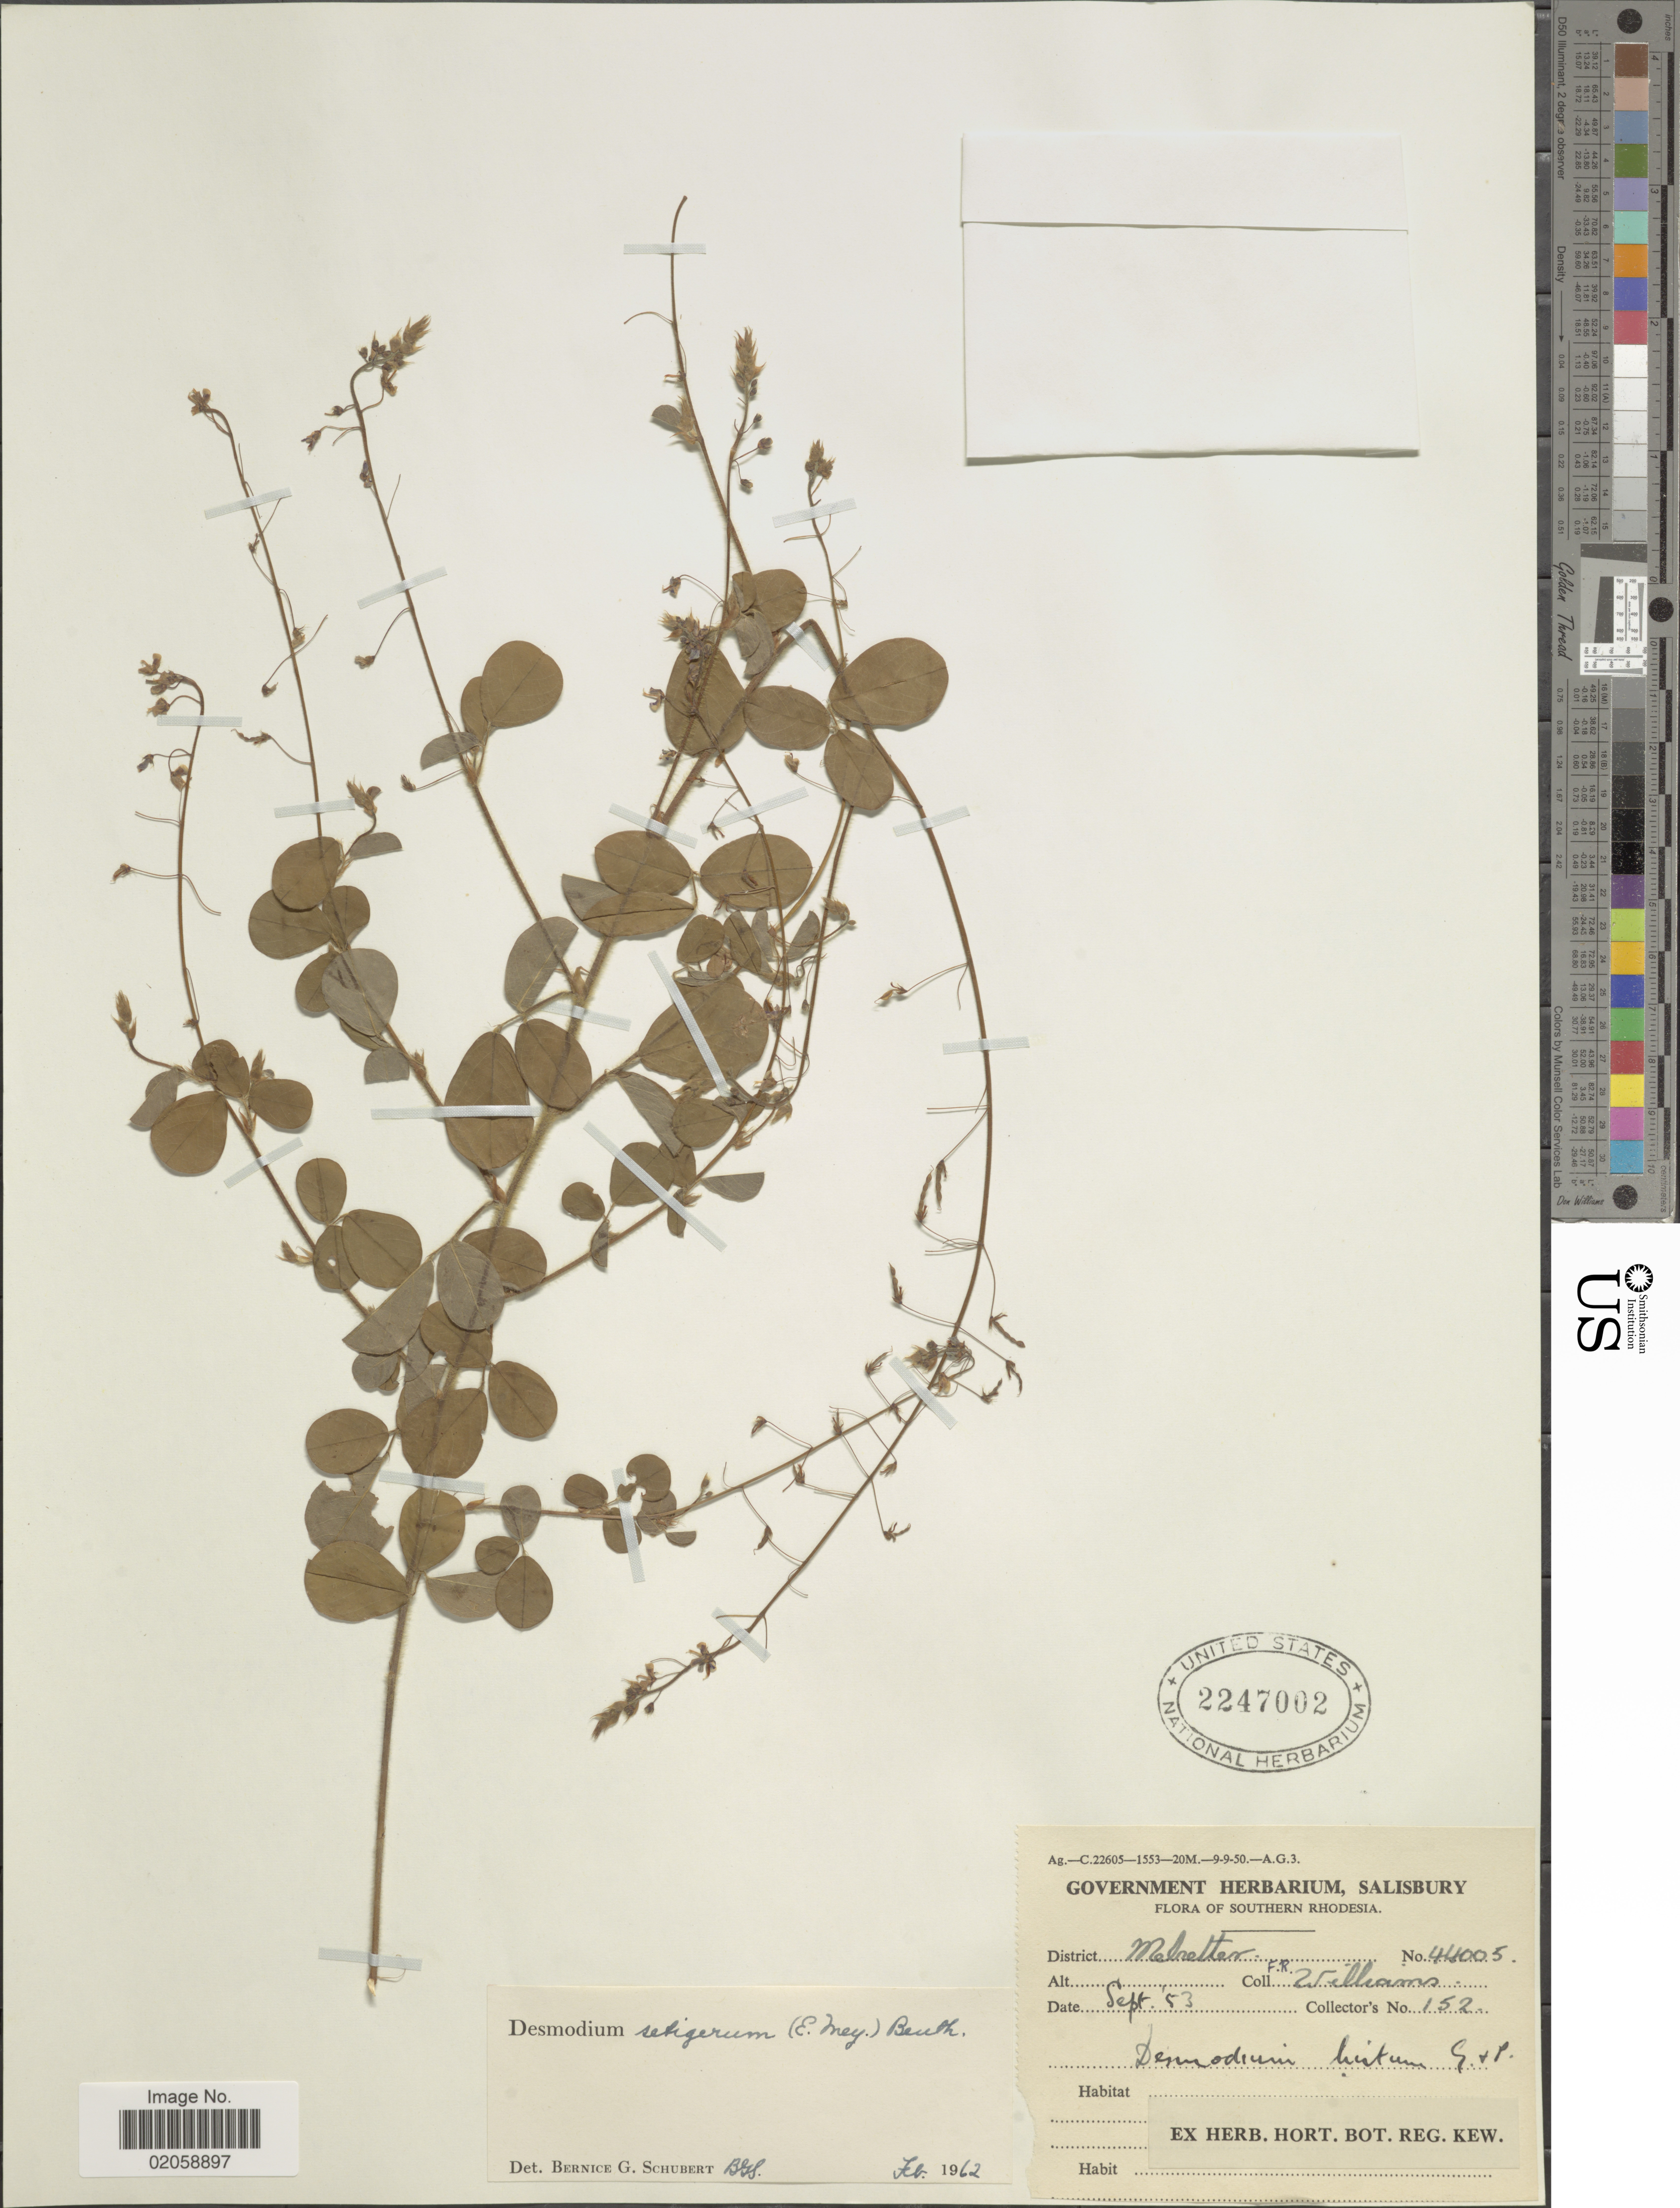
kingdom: Plantae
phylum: Tracheophyta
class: Magnoliopsida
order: Fabales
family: Fabaceae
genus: Grona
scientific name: Grona setigera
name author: (E. Mey.) H. Ohashi & K. Ohashi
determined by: Strong, Mark T., (BOT), Smithsonian Institution - National Museum of Natural History (UNITED STATES)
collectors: F. Williams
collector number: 152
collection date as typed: Transcribed d/m/y: /9/53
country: Zimbabwe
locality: Southern Rhodesia. District Melsetter.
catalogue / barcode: US 2247002